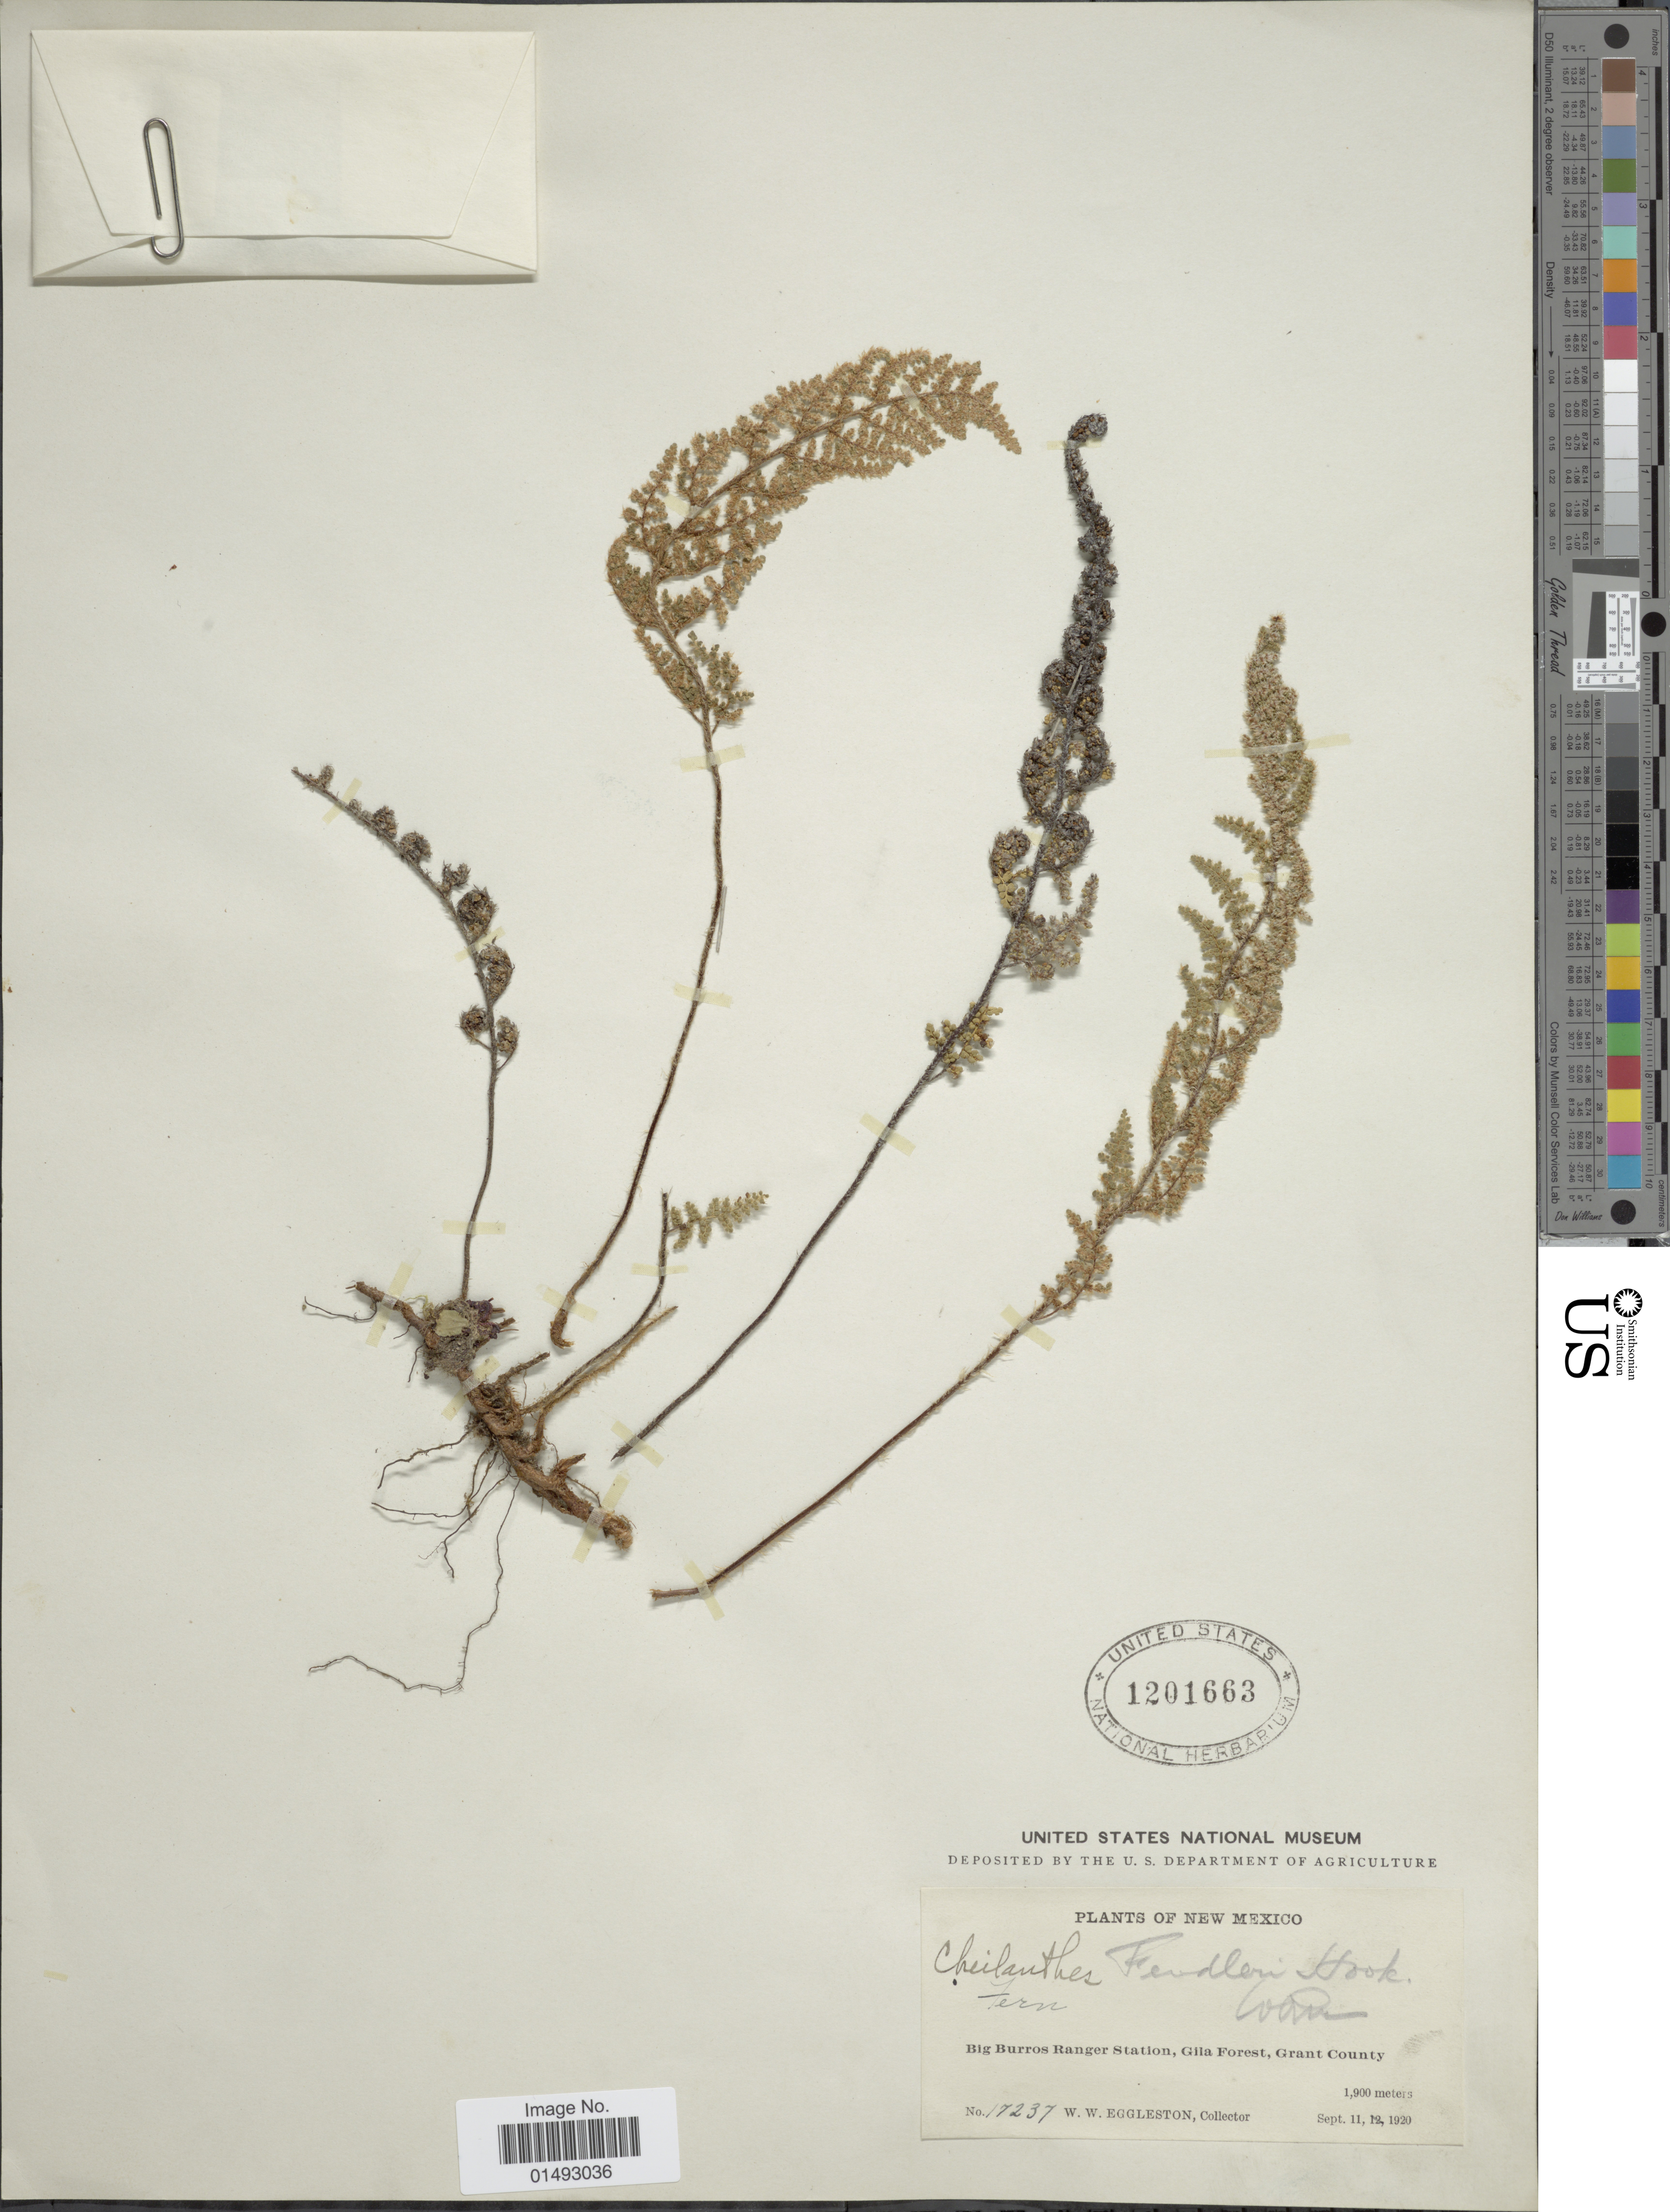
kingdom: Plantae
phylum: Tracheophyta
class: Polypodiopsida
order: Polypodiales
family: Pteridaceae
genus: Myriopteris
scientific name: Myriopteris fendleri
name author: (Hook.) E. Fourn.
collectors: W. W. Eggleston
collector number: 17237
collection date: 1920-09-11/1920-09-12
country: United States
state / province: New Mexico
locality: Big Burros Ranger Station, Gila Forest, Grant County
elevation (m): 1900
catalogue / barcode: US 1201663